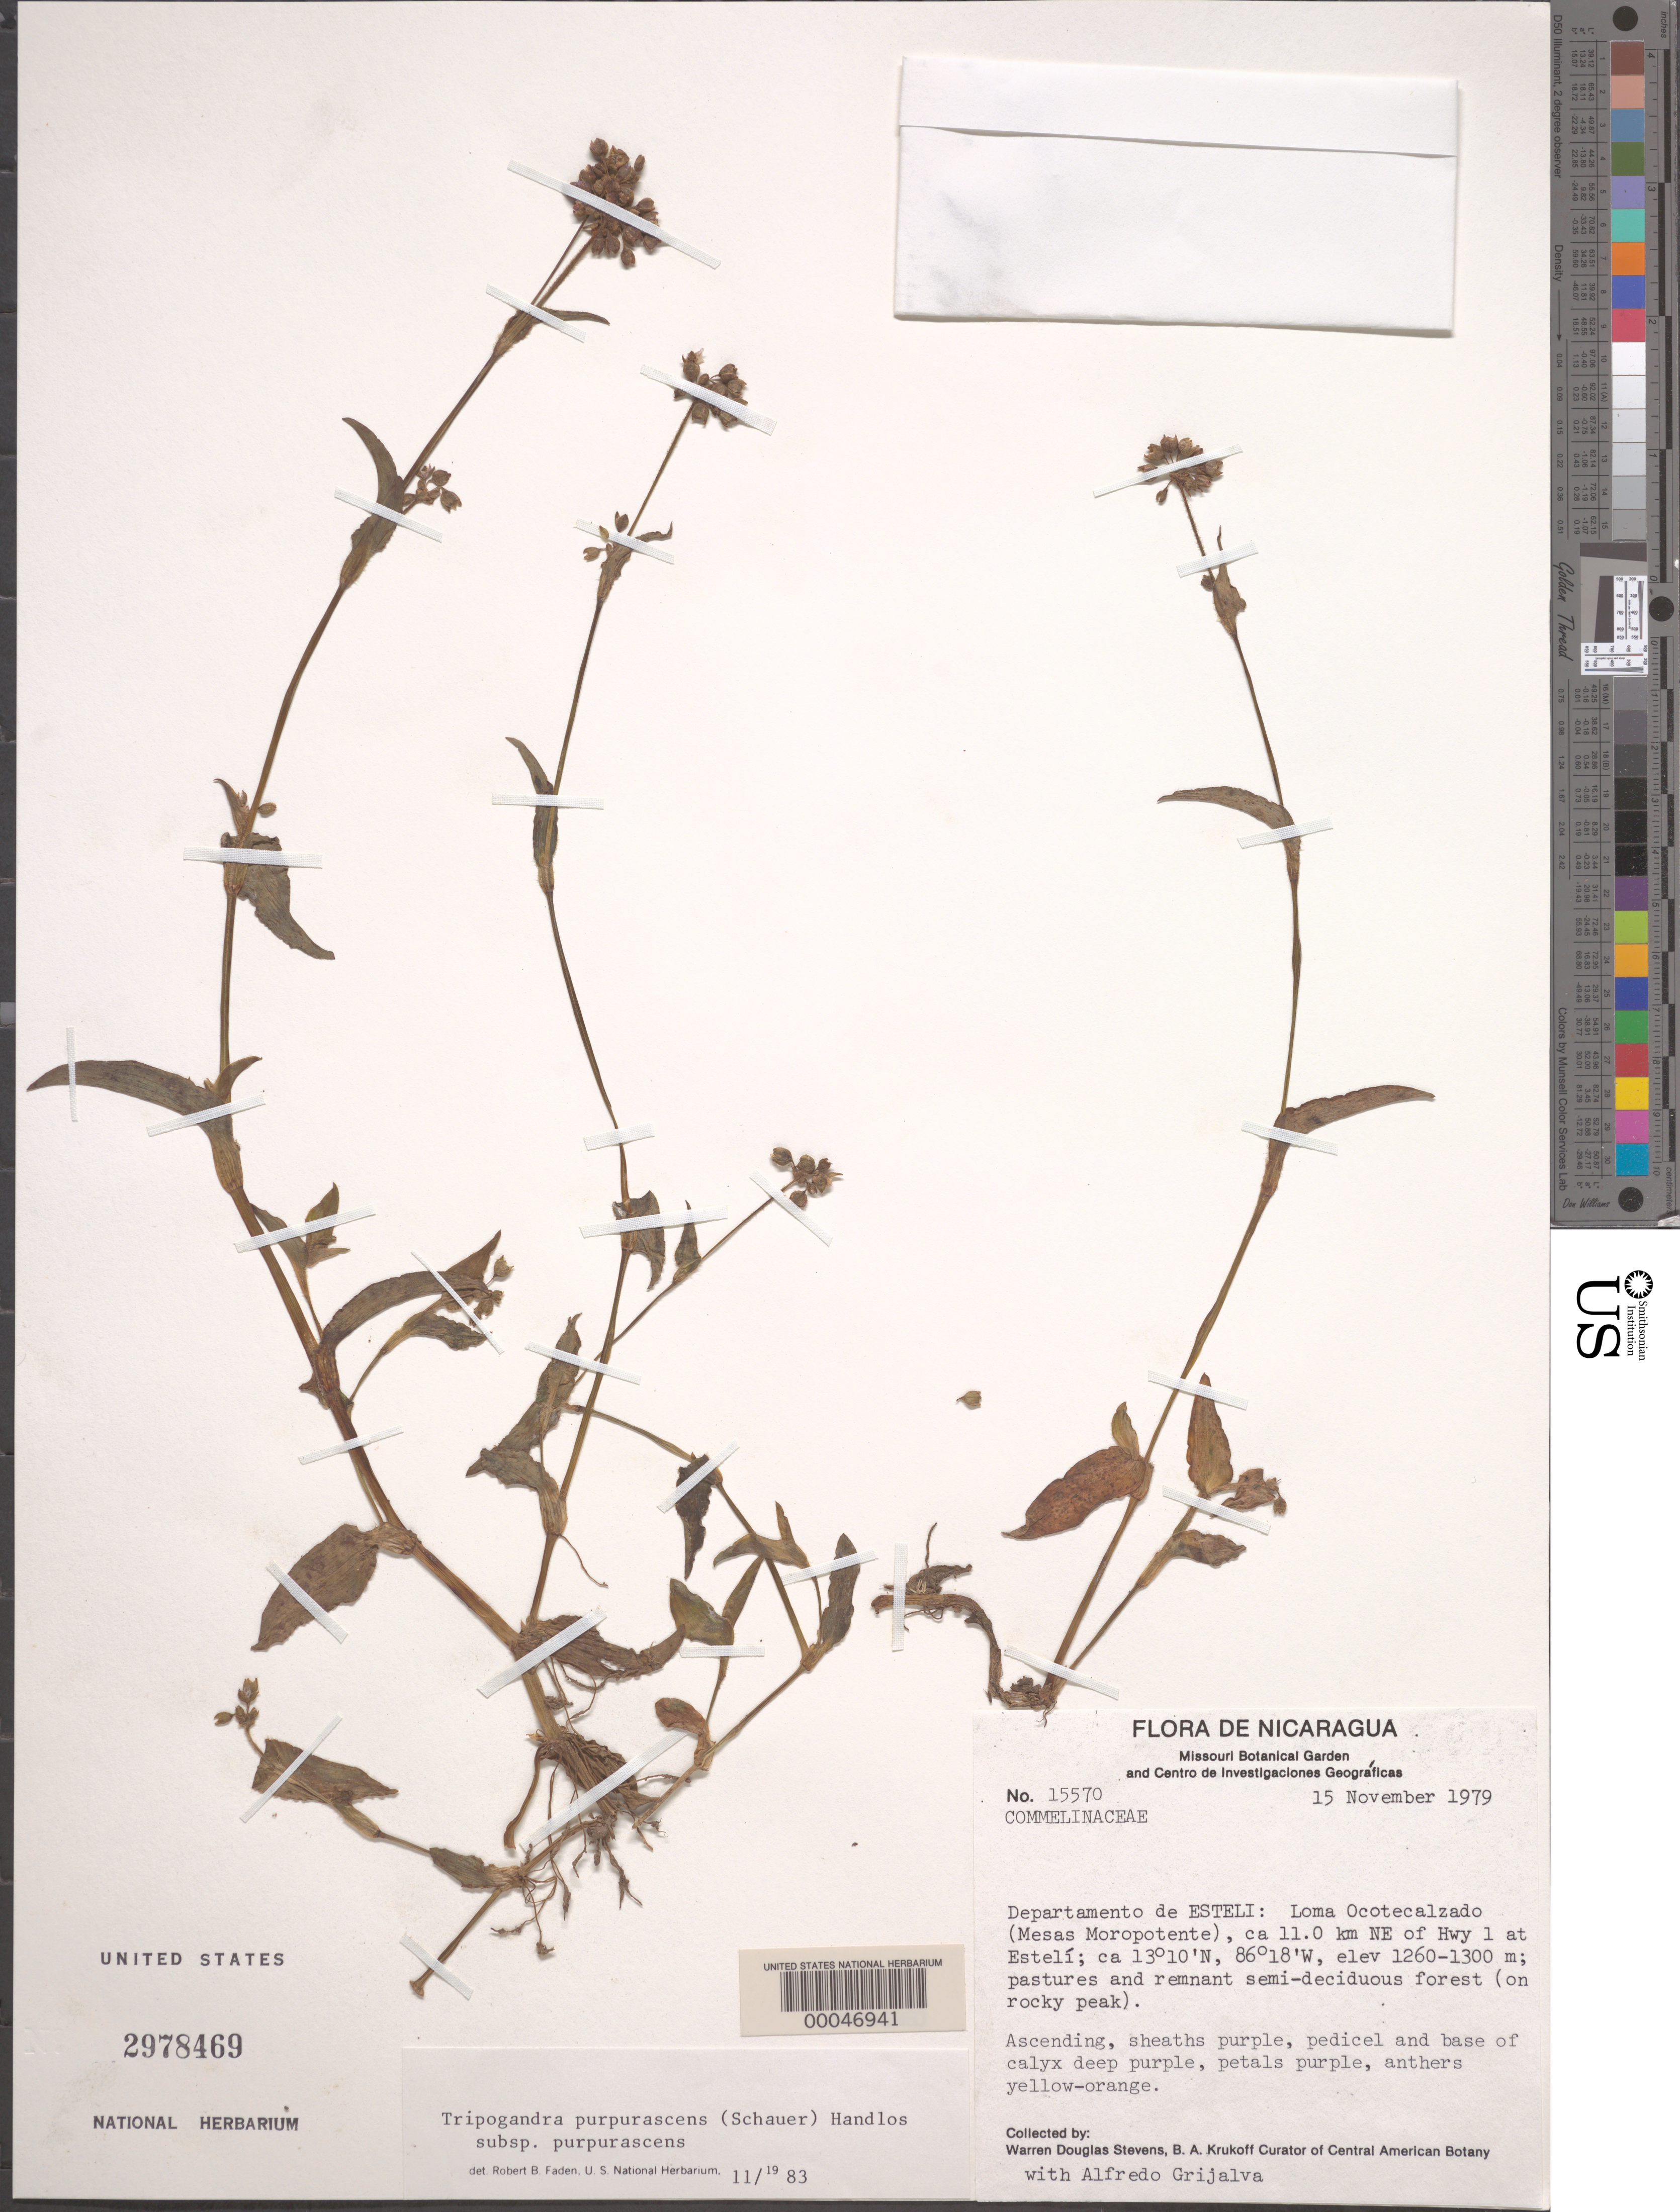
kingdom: Plantae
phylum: Tracheophyta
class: Liliopsida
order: Commelinales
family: Commelinaceae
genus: Tripogandra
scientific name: Tripogandra purpurascens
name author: (S. Schauer) Handlos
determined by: Faden, Robert B., (US), Smithsonian Institution - National Museum of Natural History (UNITED STATES)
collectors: W. D. Stevens & A. Grijalva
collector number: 15570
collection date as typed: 15 Nov 1979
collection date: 1979-11-15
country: Nicaragua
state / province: Estelí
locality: Loma ocotecalzado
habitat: Rocky peak in semi-deciduous forest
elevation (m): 1260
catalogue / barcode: US 2978469